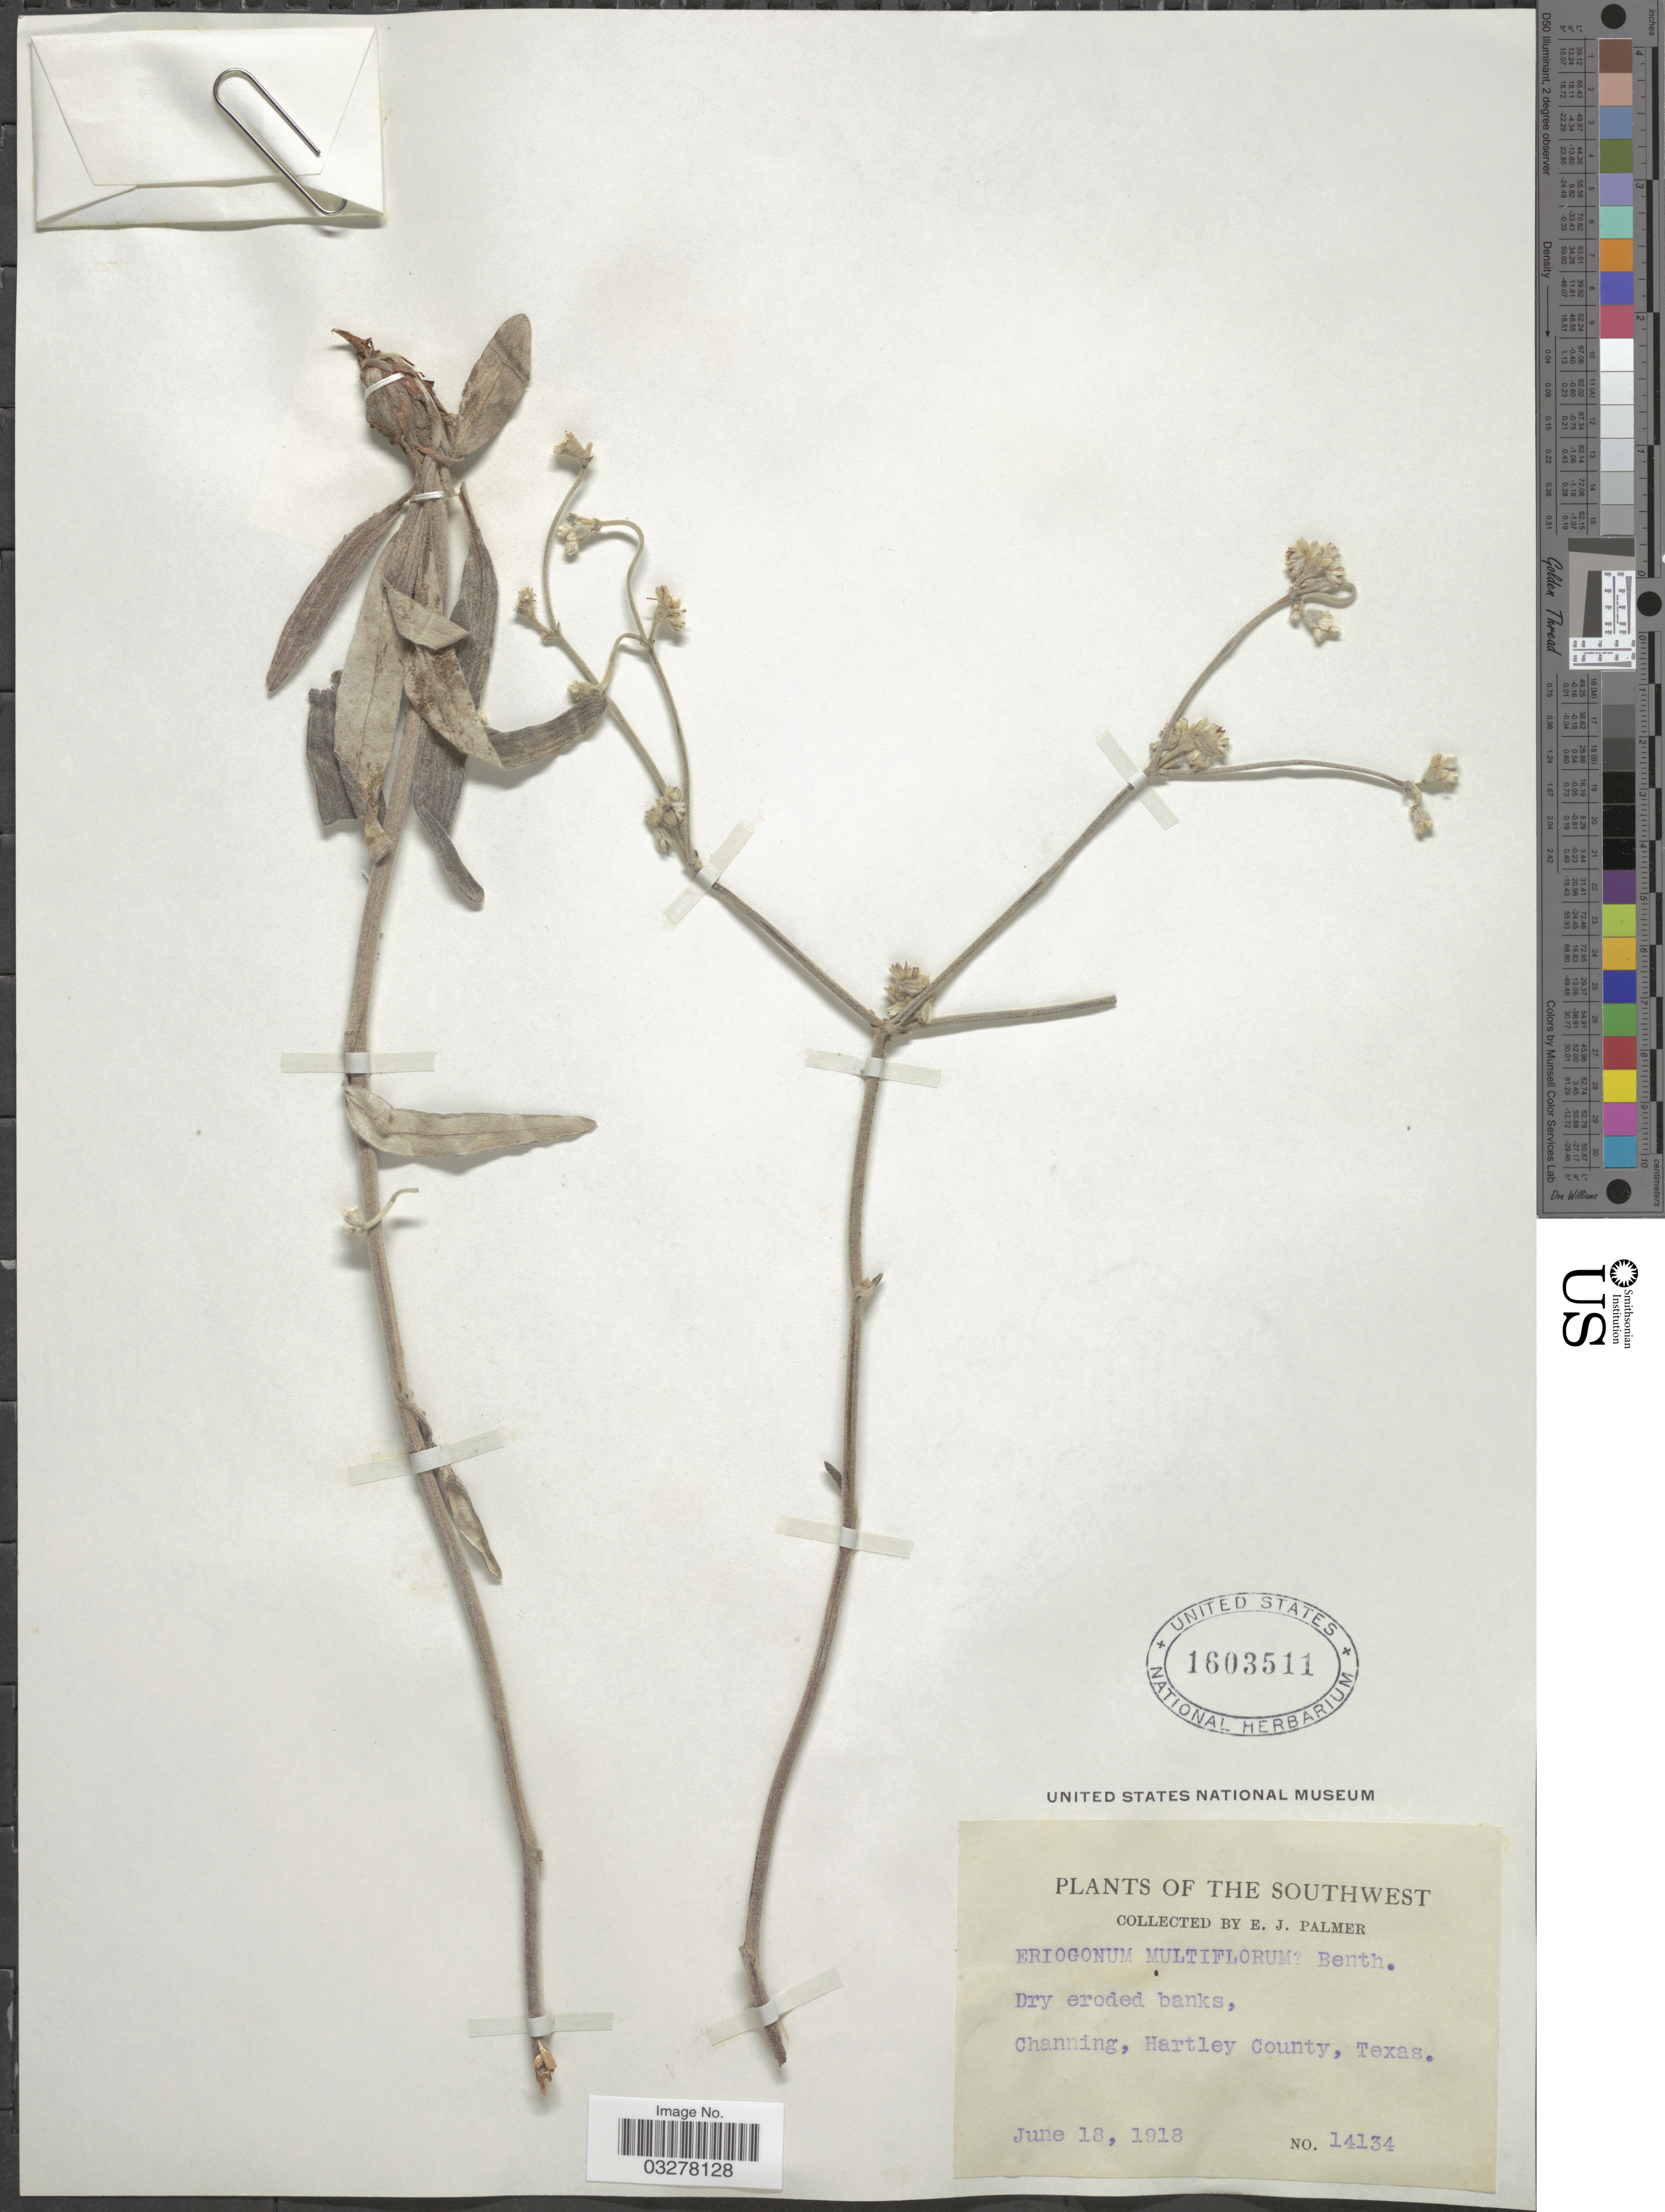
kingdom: Plantae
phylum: Tracheophyta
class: Magnoliopsida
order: Caryophyllales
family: Polygonaceae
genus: Eriogonum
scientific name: Eriogonum longifolium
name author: Nutt.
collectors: E. J. Palmer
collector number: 14134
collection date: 1918-06-18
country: United States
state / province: Texas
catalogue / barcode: US 1603511